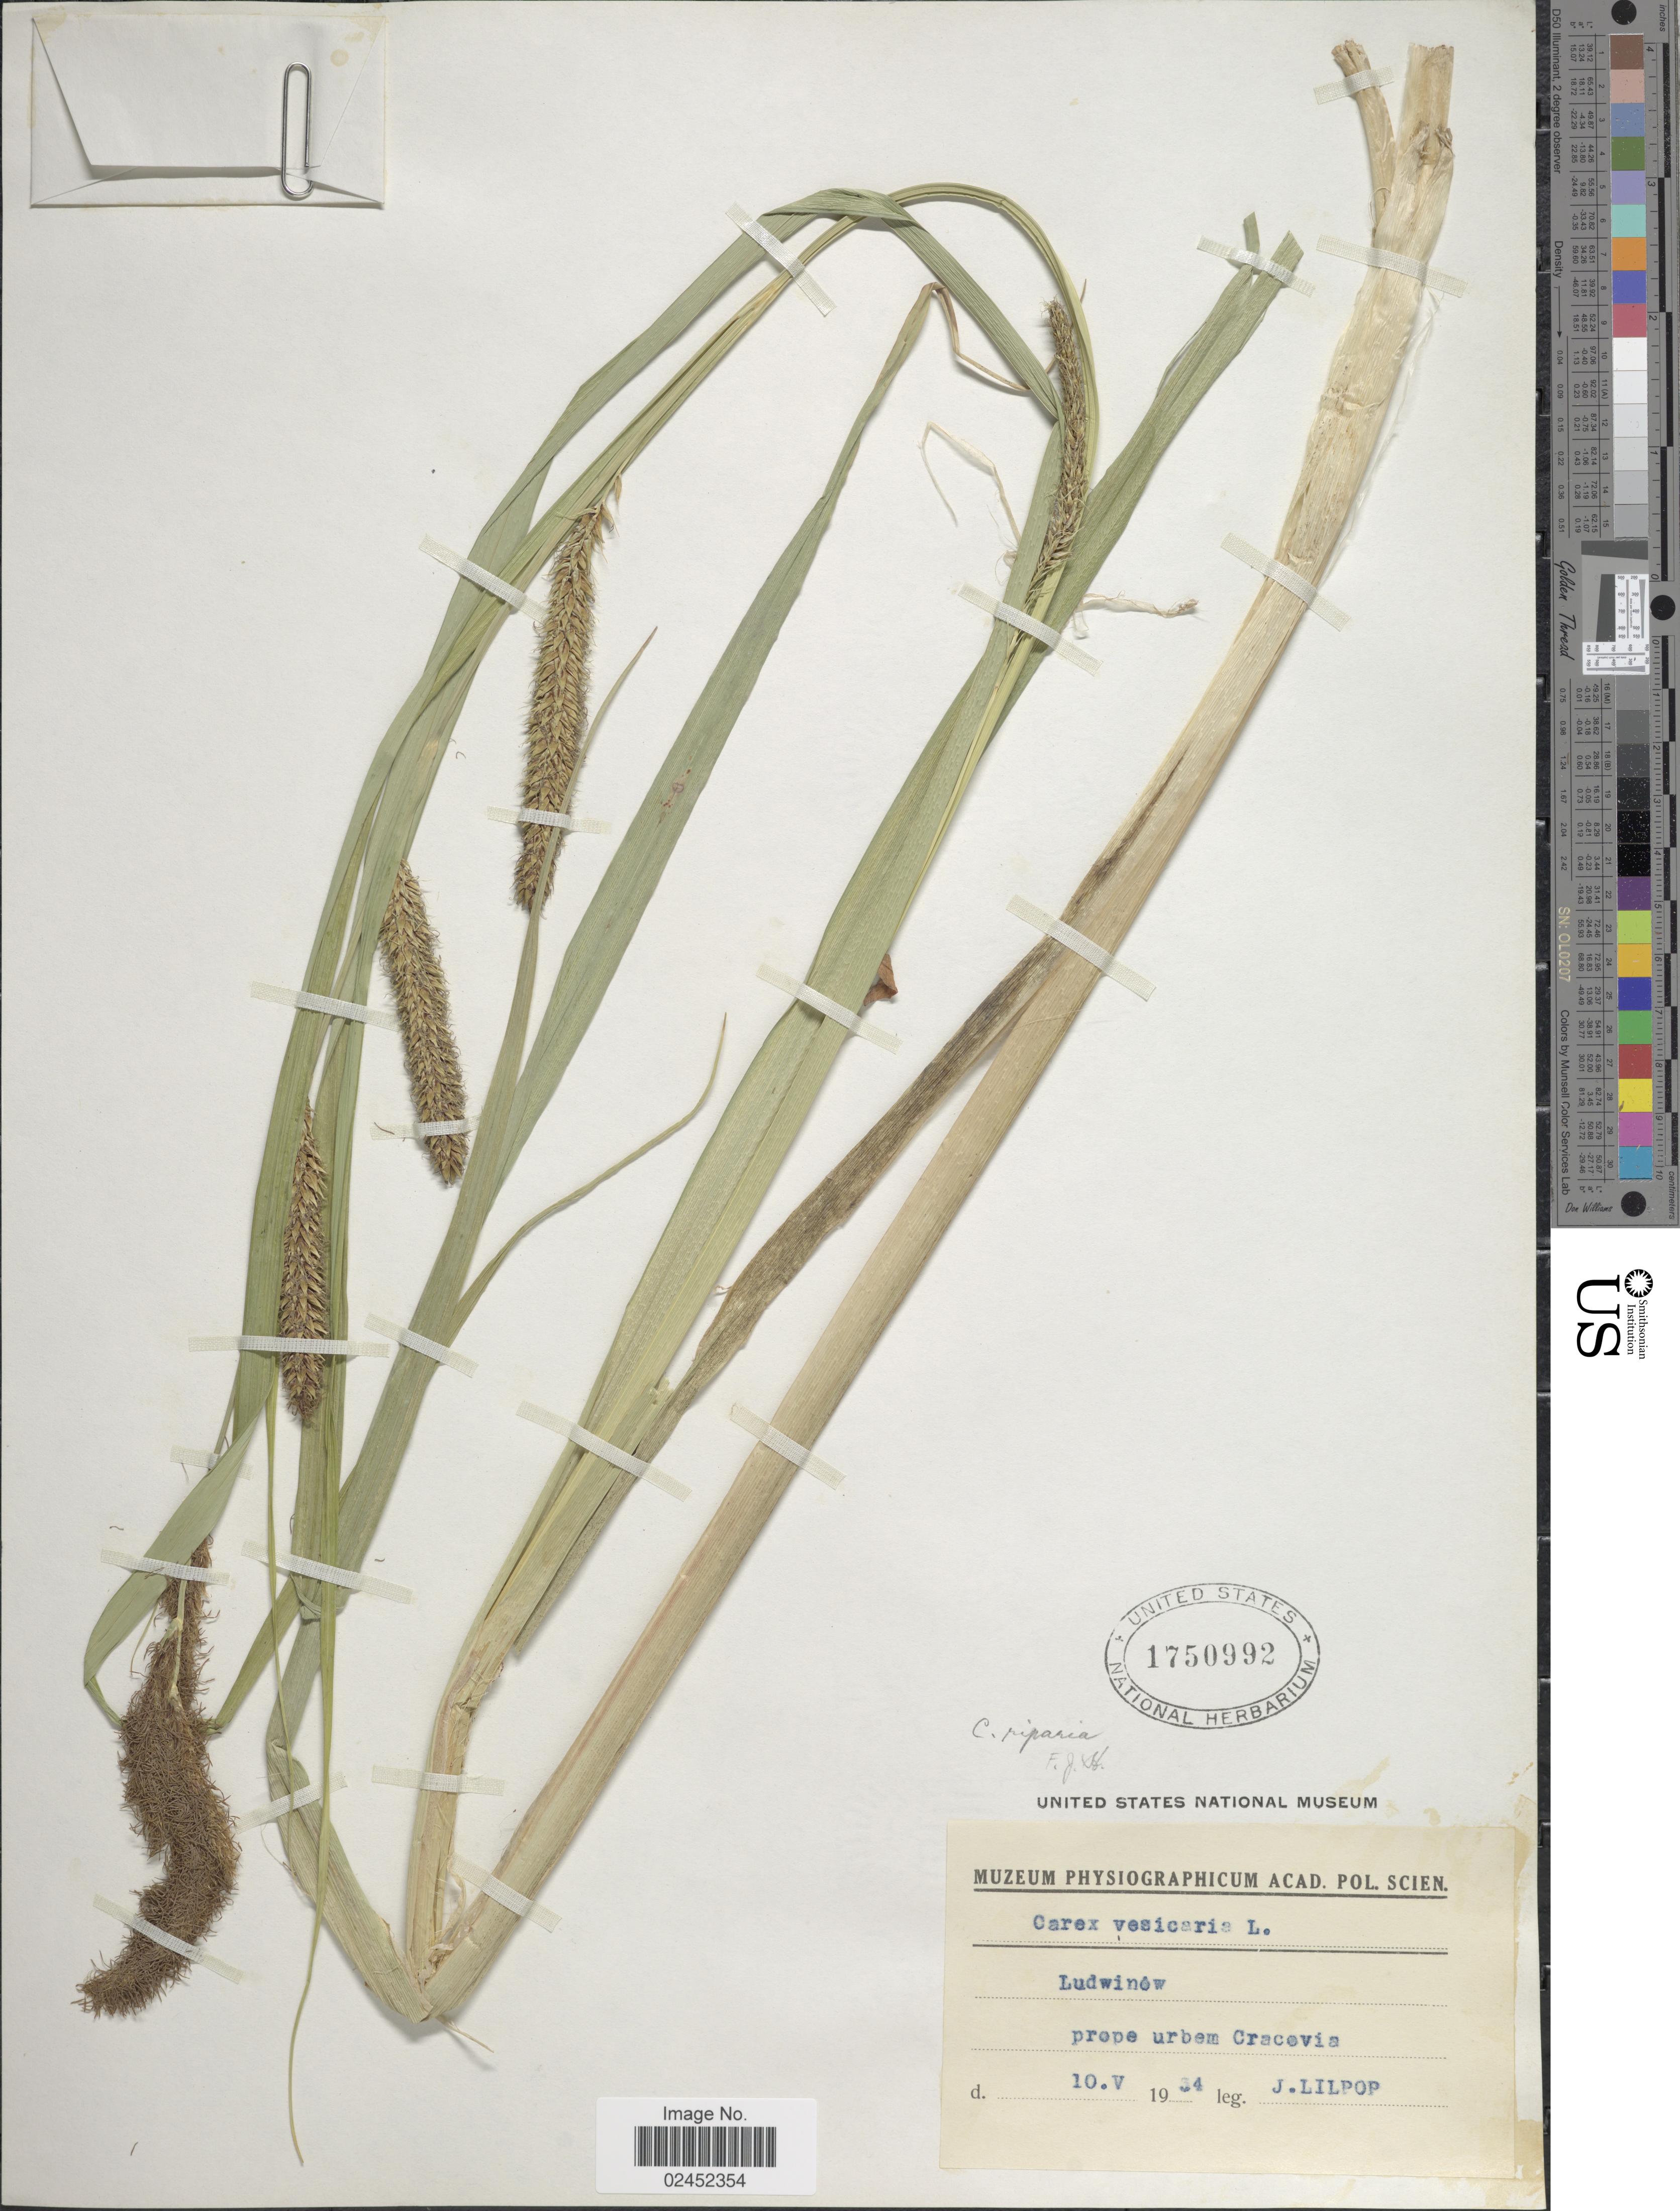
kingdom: Plantae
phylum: Tracheophyta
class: Liliopsida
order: Poales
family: Cyperaceae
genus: Carex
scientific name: Carex riparia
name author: Curtis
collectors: J. Lilpop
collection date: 1934-05-10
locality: Prope Urbem Cravecis.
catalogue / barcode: US 1750992